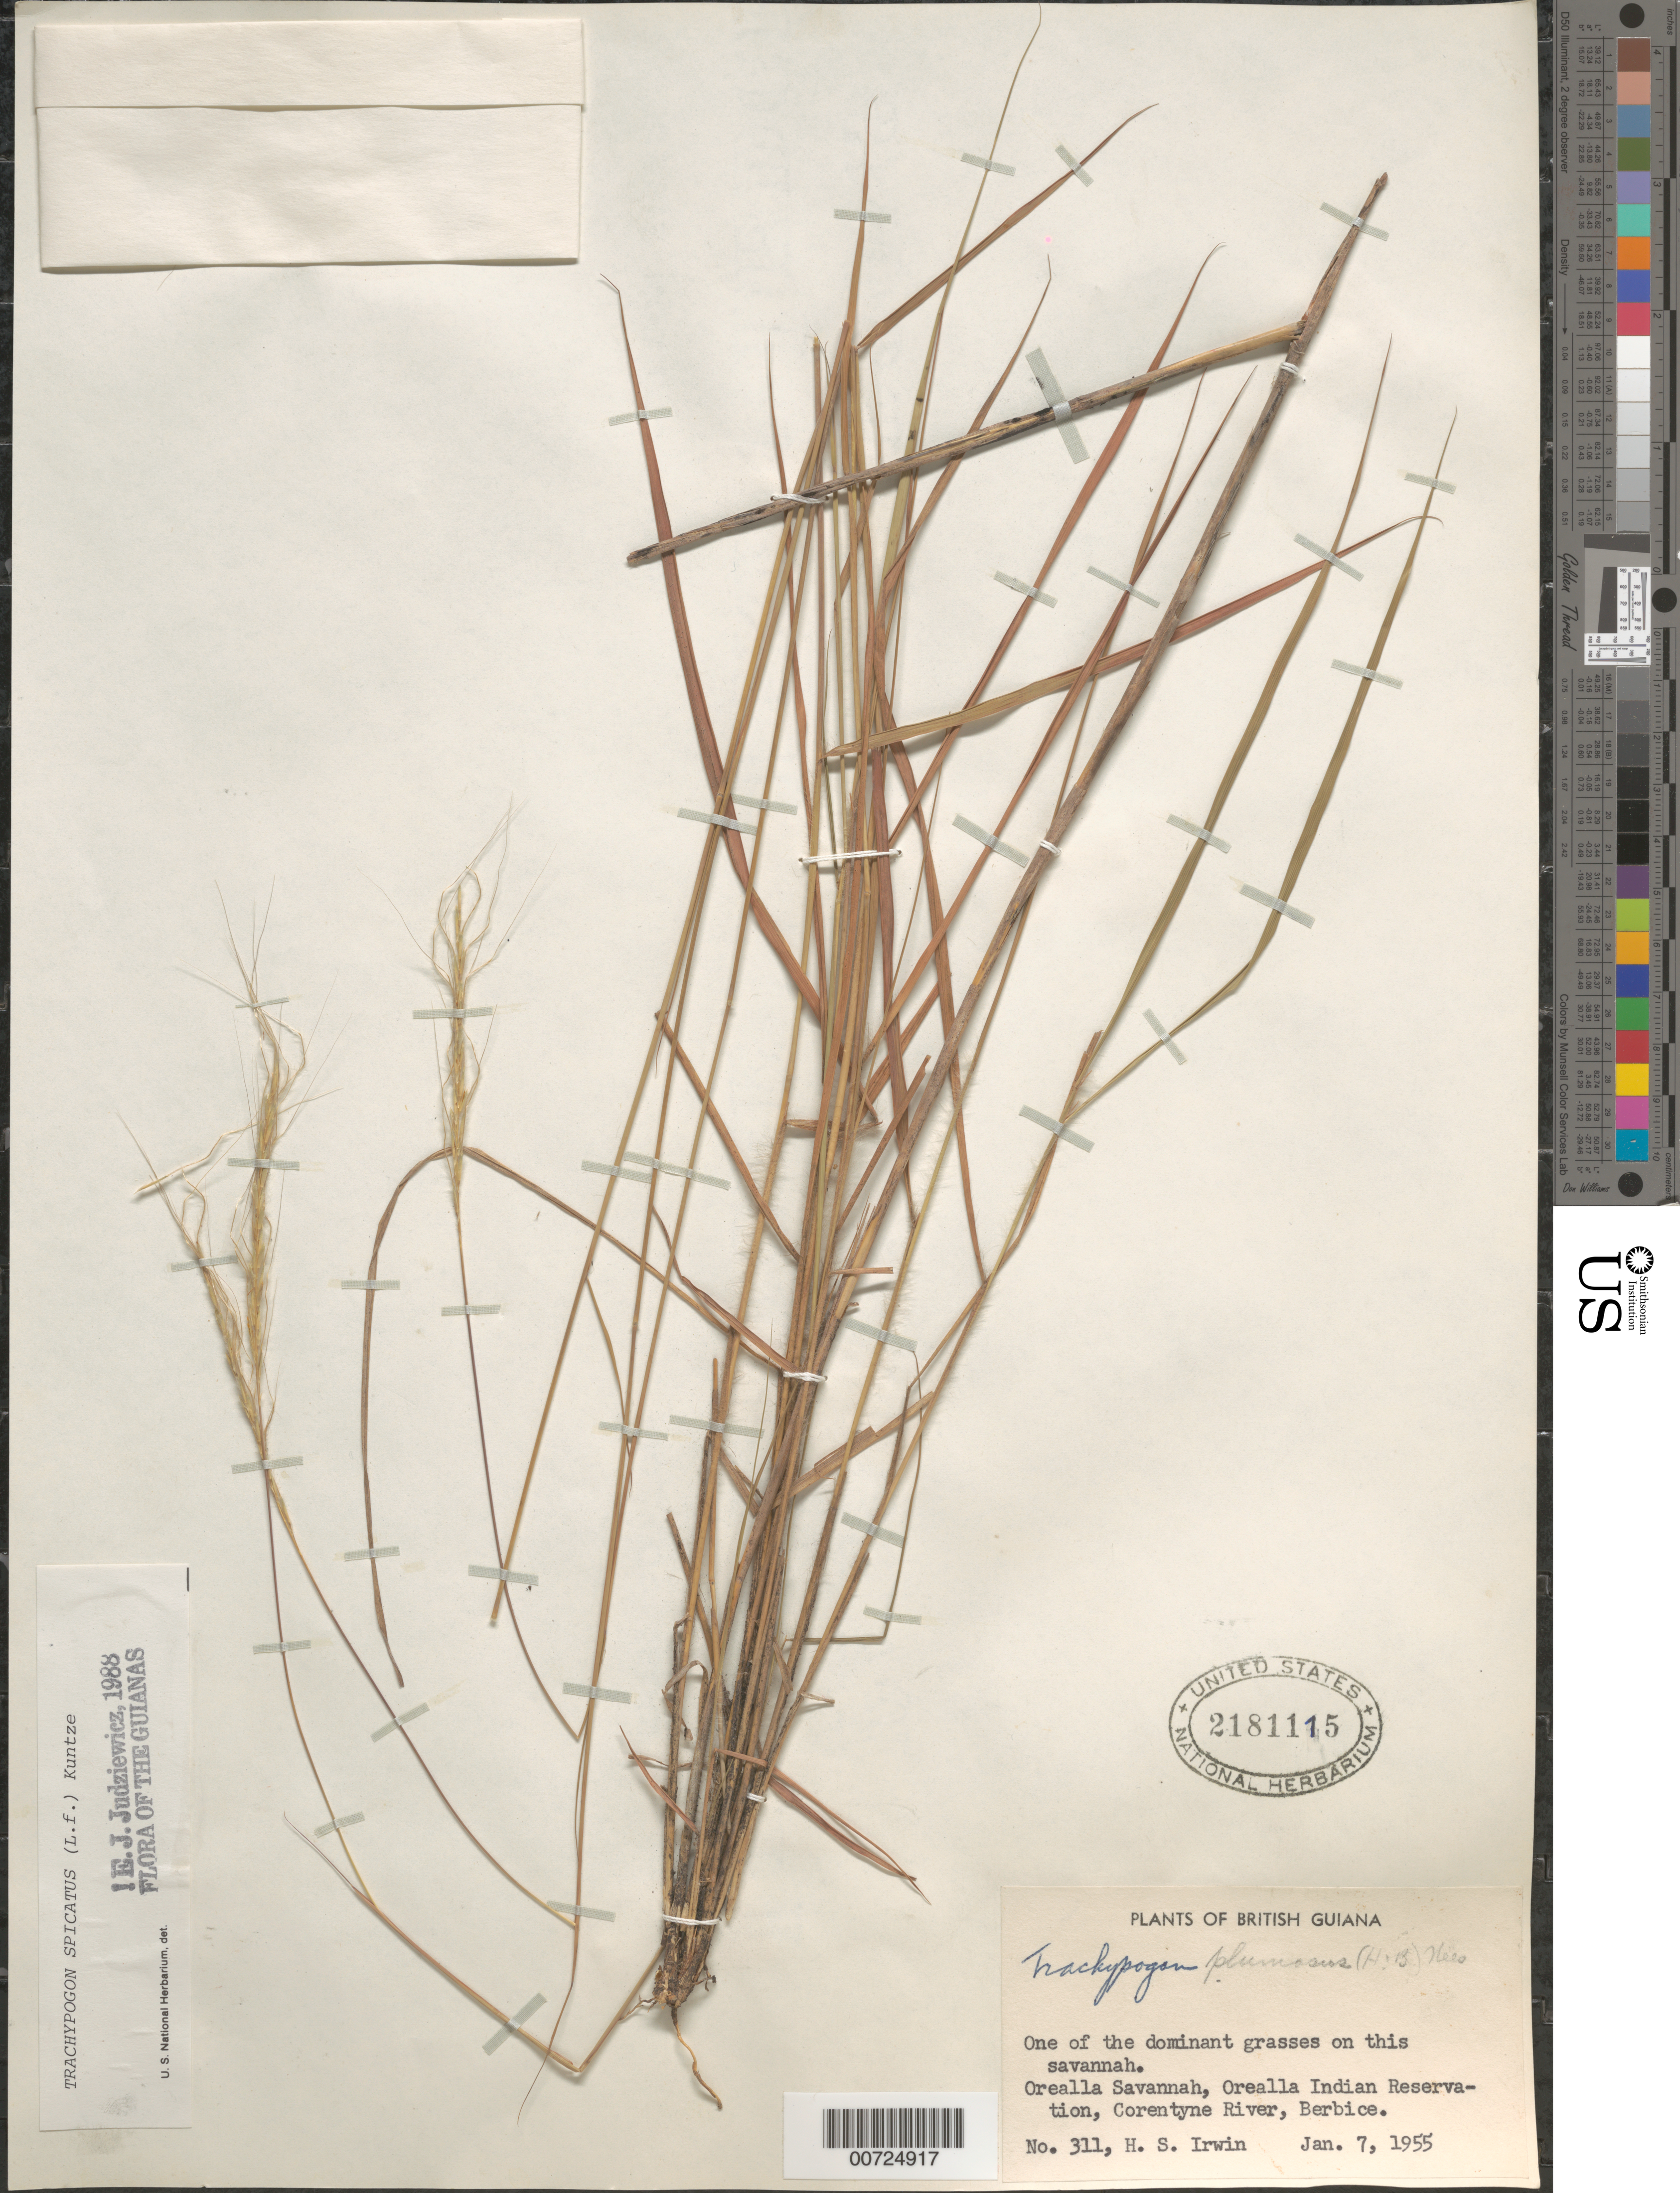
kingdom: Plantae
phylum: Tracheophyta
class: Liliopsida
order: Poales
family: Poaceae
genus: Trachypogon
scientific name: Trachypogon spicatus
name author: (L. f.) Kuntze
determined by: Judziewicz, E. J.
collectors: H. Irwin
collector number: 311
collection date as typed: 7-Jan-55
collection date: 1955-01-07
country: Guyana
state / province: E. Berbice-Corentyne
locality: Orealla Savanna, Orealla Indian Reservation, Corentyne River, Berbice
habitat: Savanna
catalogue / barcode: US 2181115